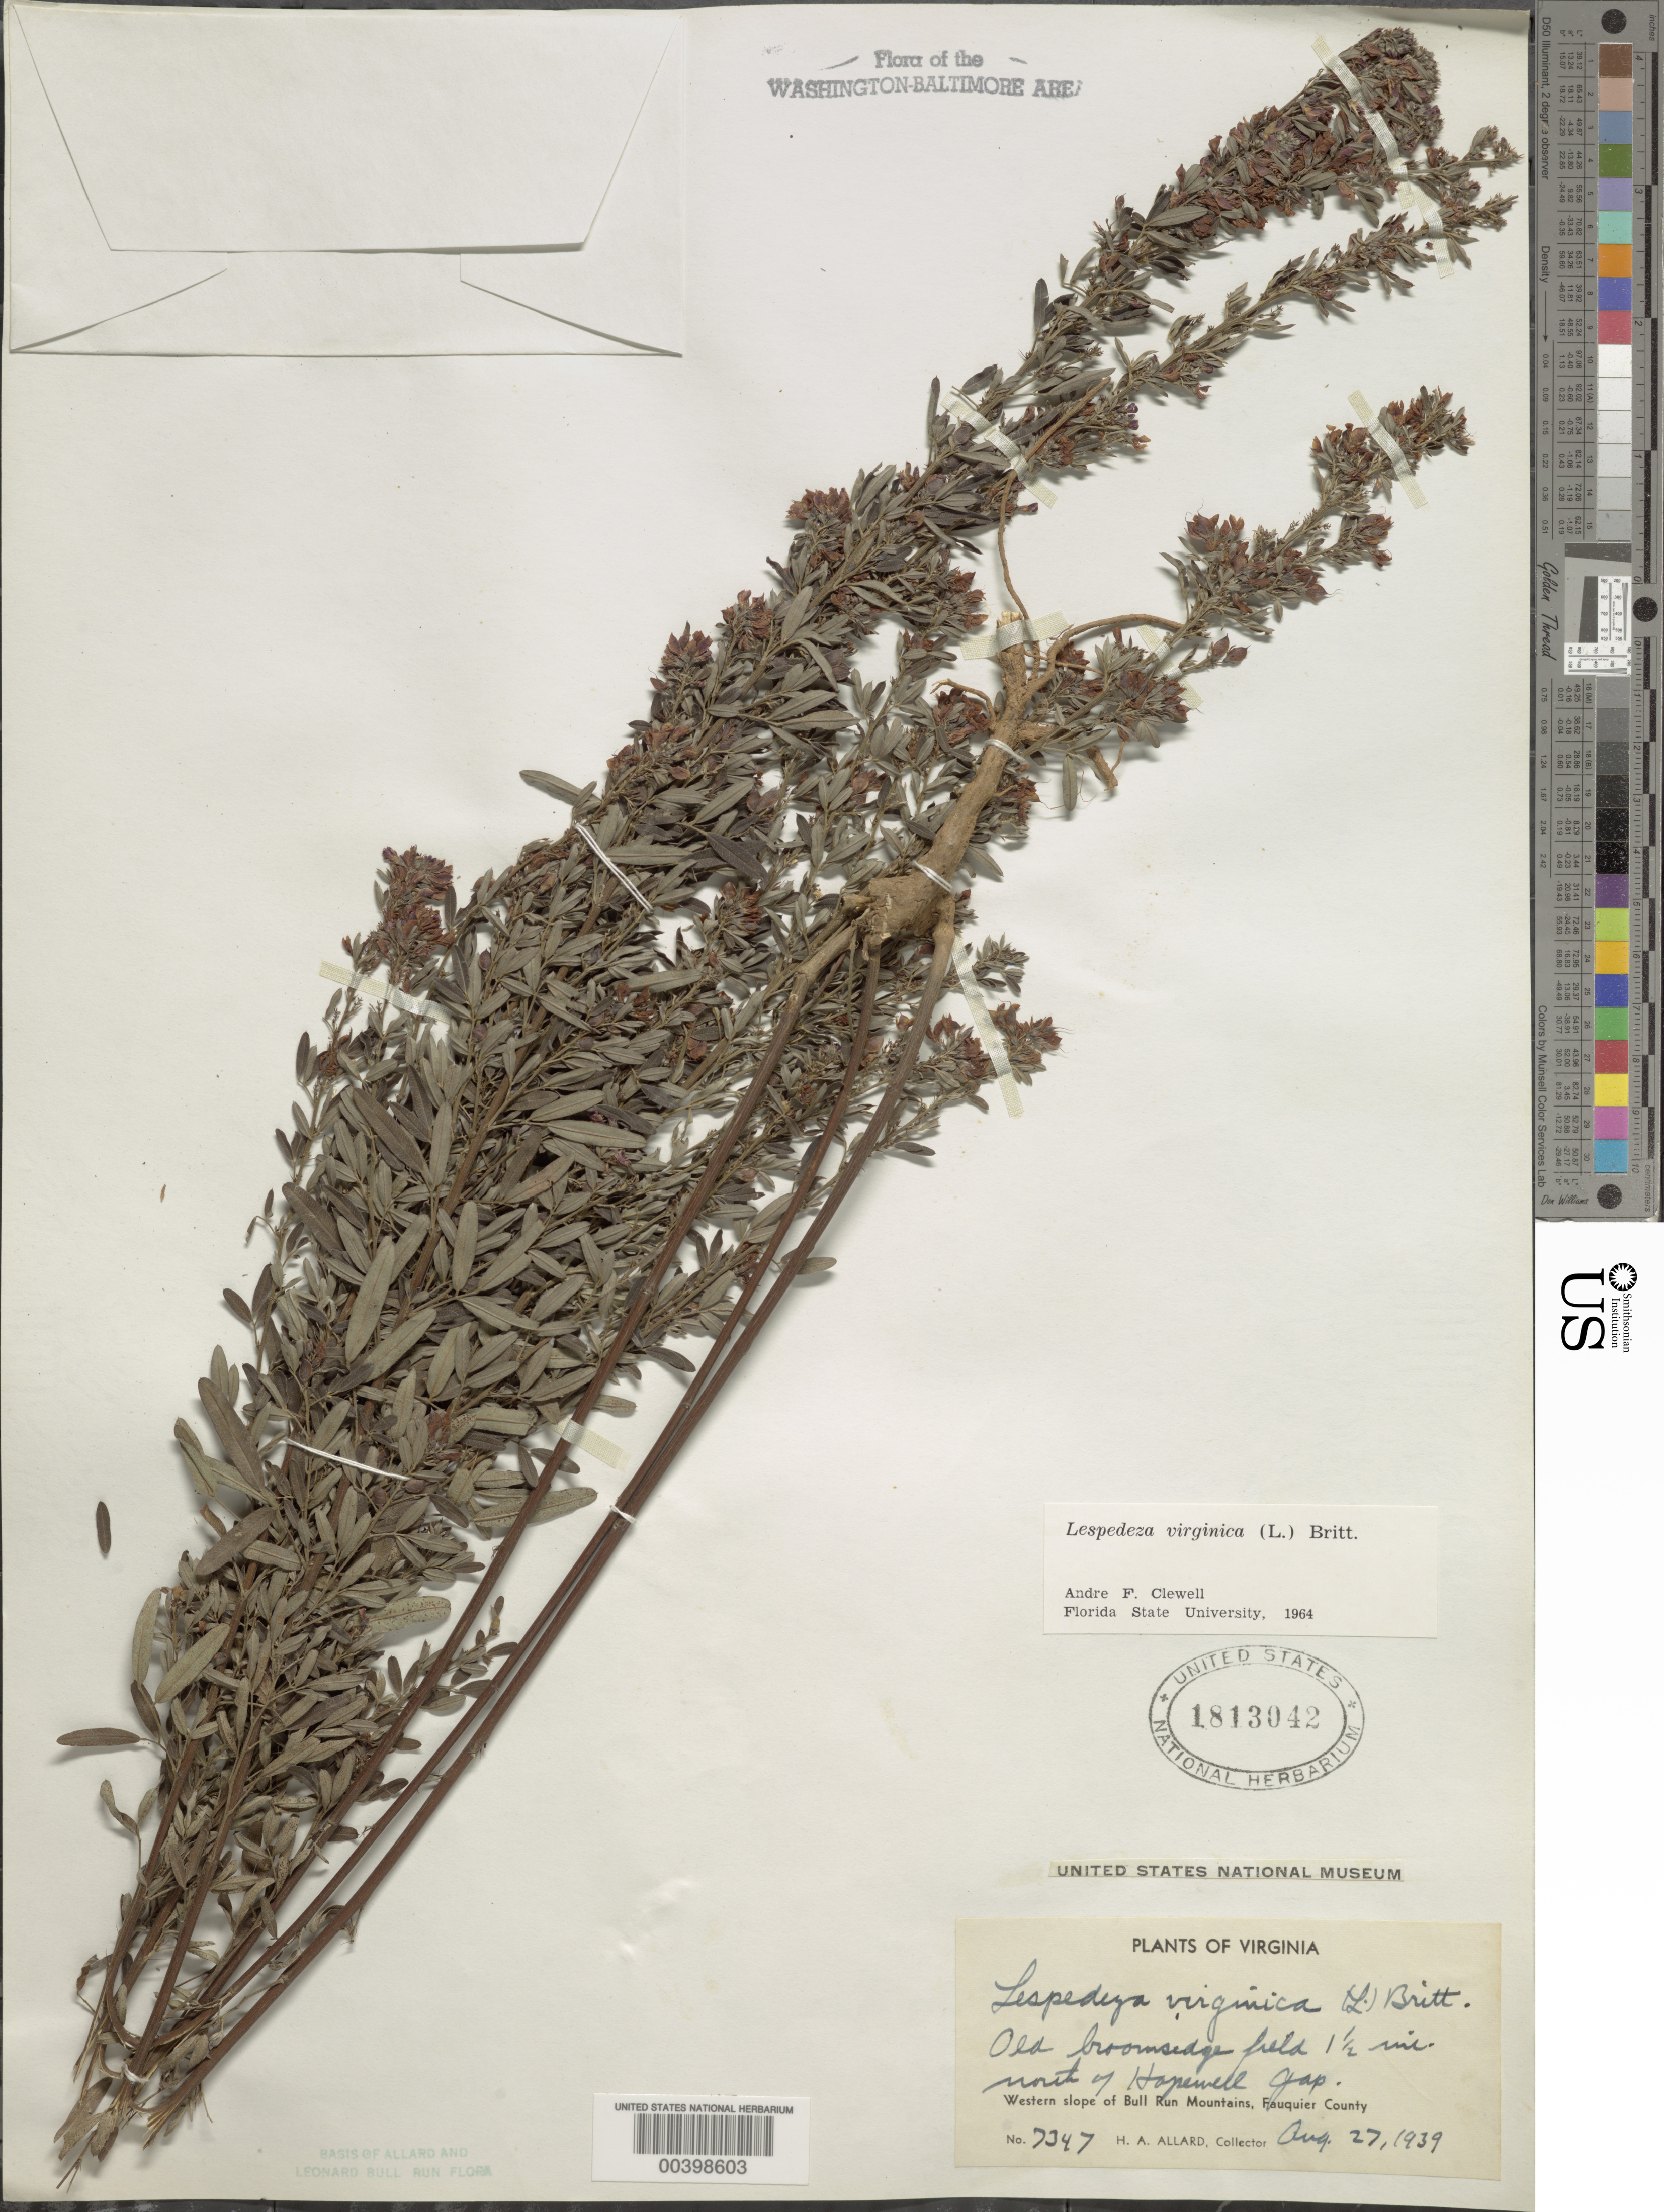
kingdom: Plantae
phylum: Tracheophyta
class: Magnoliopsida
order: Fabales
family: Fabaceae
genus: Lespedeza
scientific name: Lespedeza virginica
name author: (L.) Britton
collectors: H. A. Allard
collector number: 7347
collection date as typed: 27 Aug 1939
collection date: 1939-08-27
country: United States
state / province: Virginia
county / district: Fauquier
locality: North of Hopewell Gap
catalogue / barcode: US 1813042